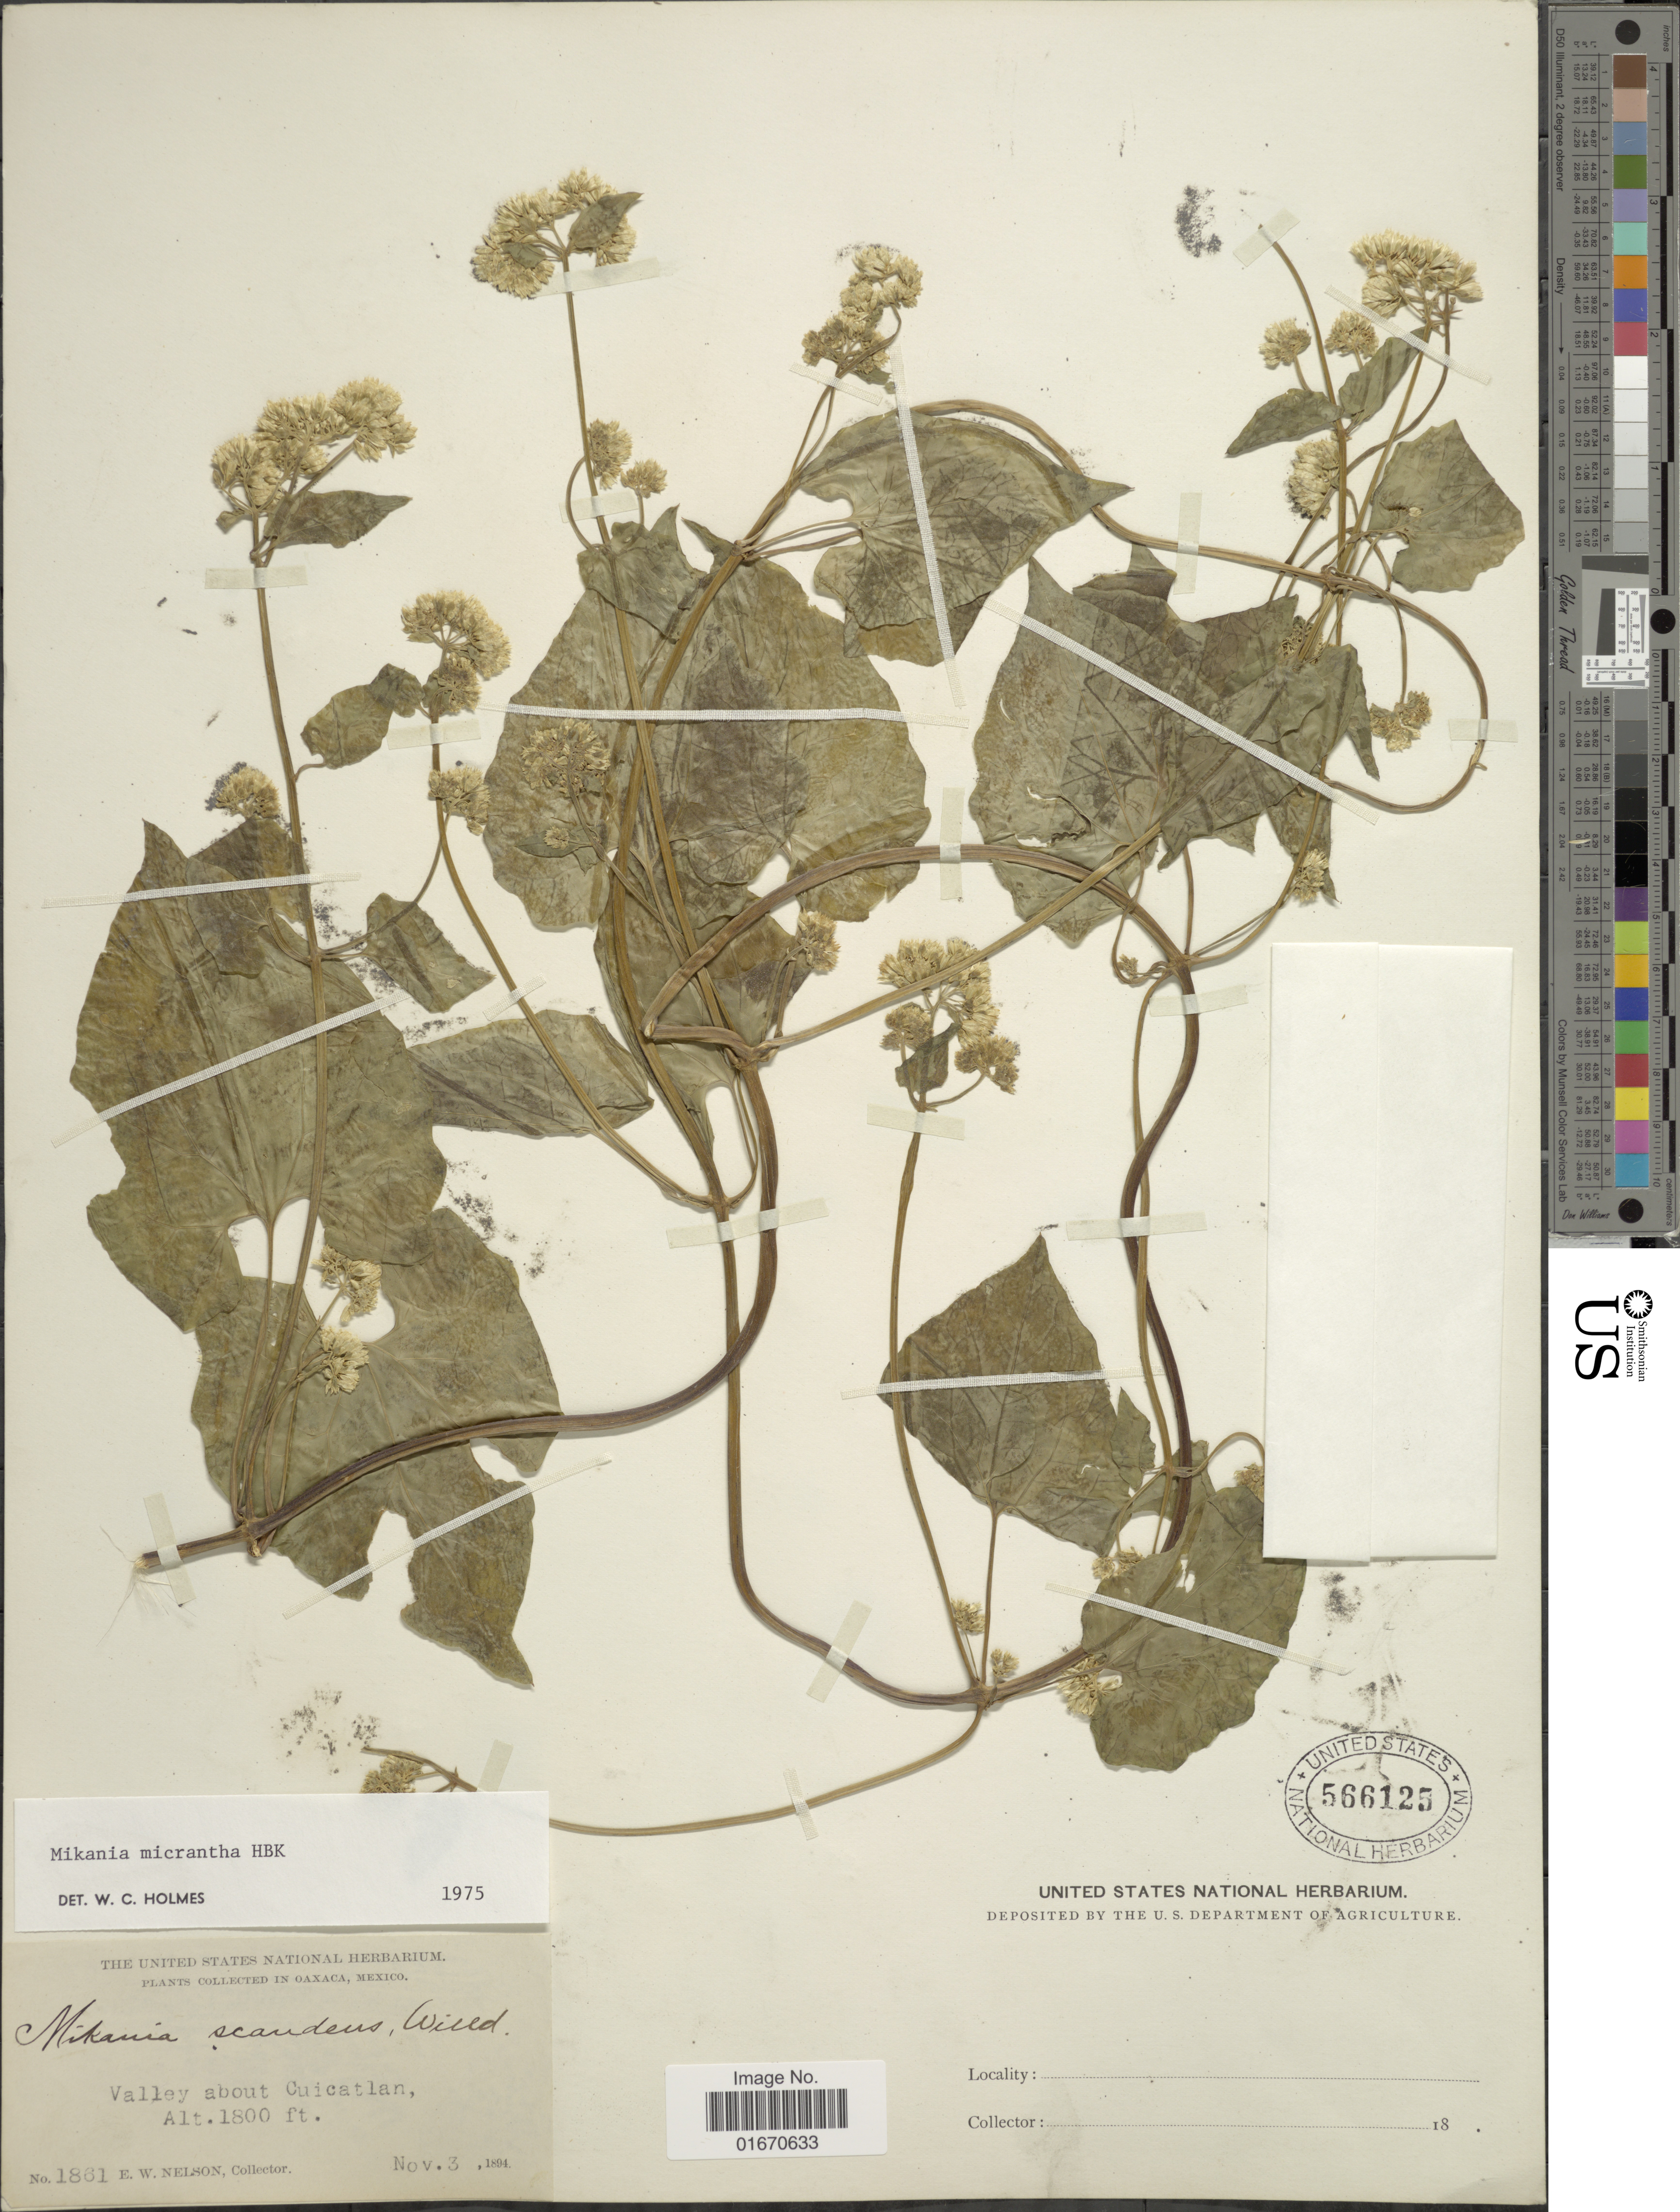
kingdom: Plantae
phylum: Tracheophyta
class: Magnoliopsida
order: Asterales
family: Asteraceae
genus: Mikania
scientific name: Mikania micrantha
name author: Kunth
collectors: E. W. Nelson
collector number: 1861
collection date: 1894-11-03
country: Mexico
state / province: Oaxaca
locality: Valley about Cuicatlan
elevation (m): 549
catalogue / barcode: US 566125